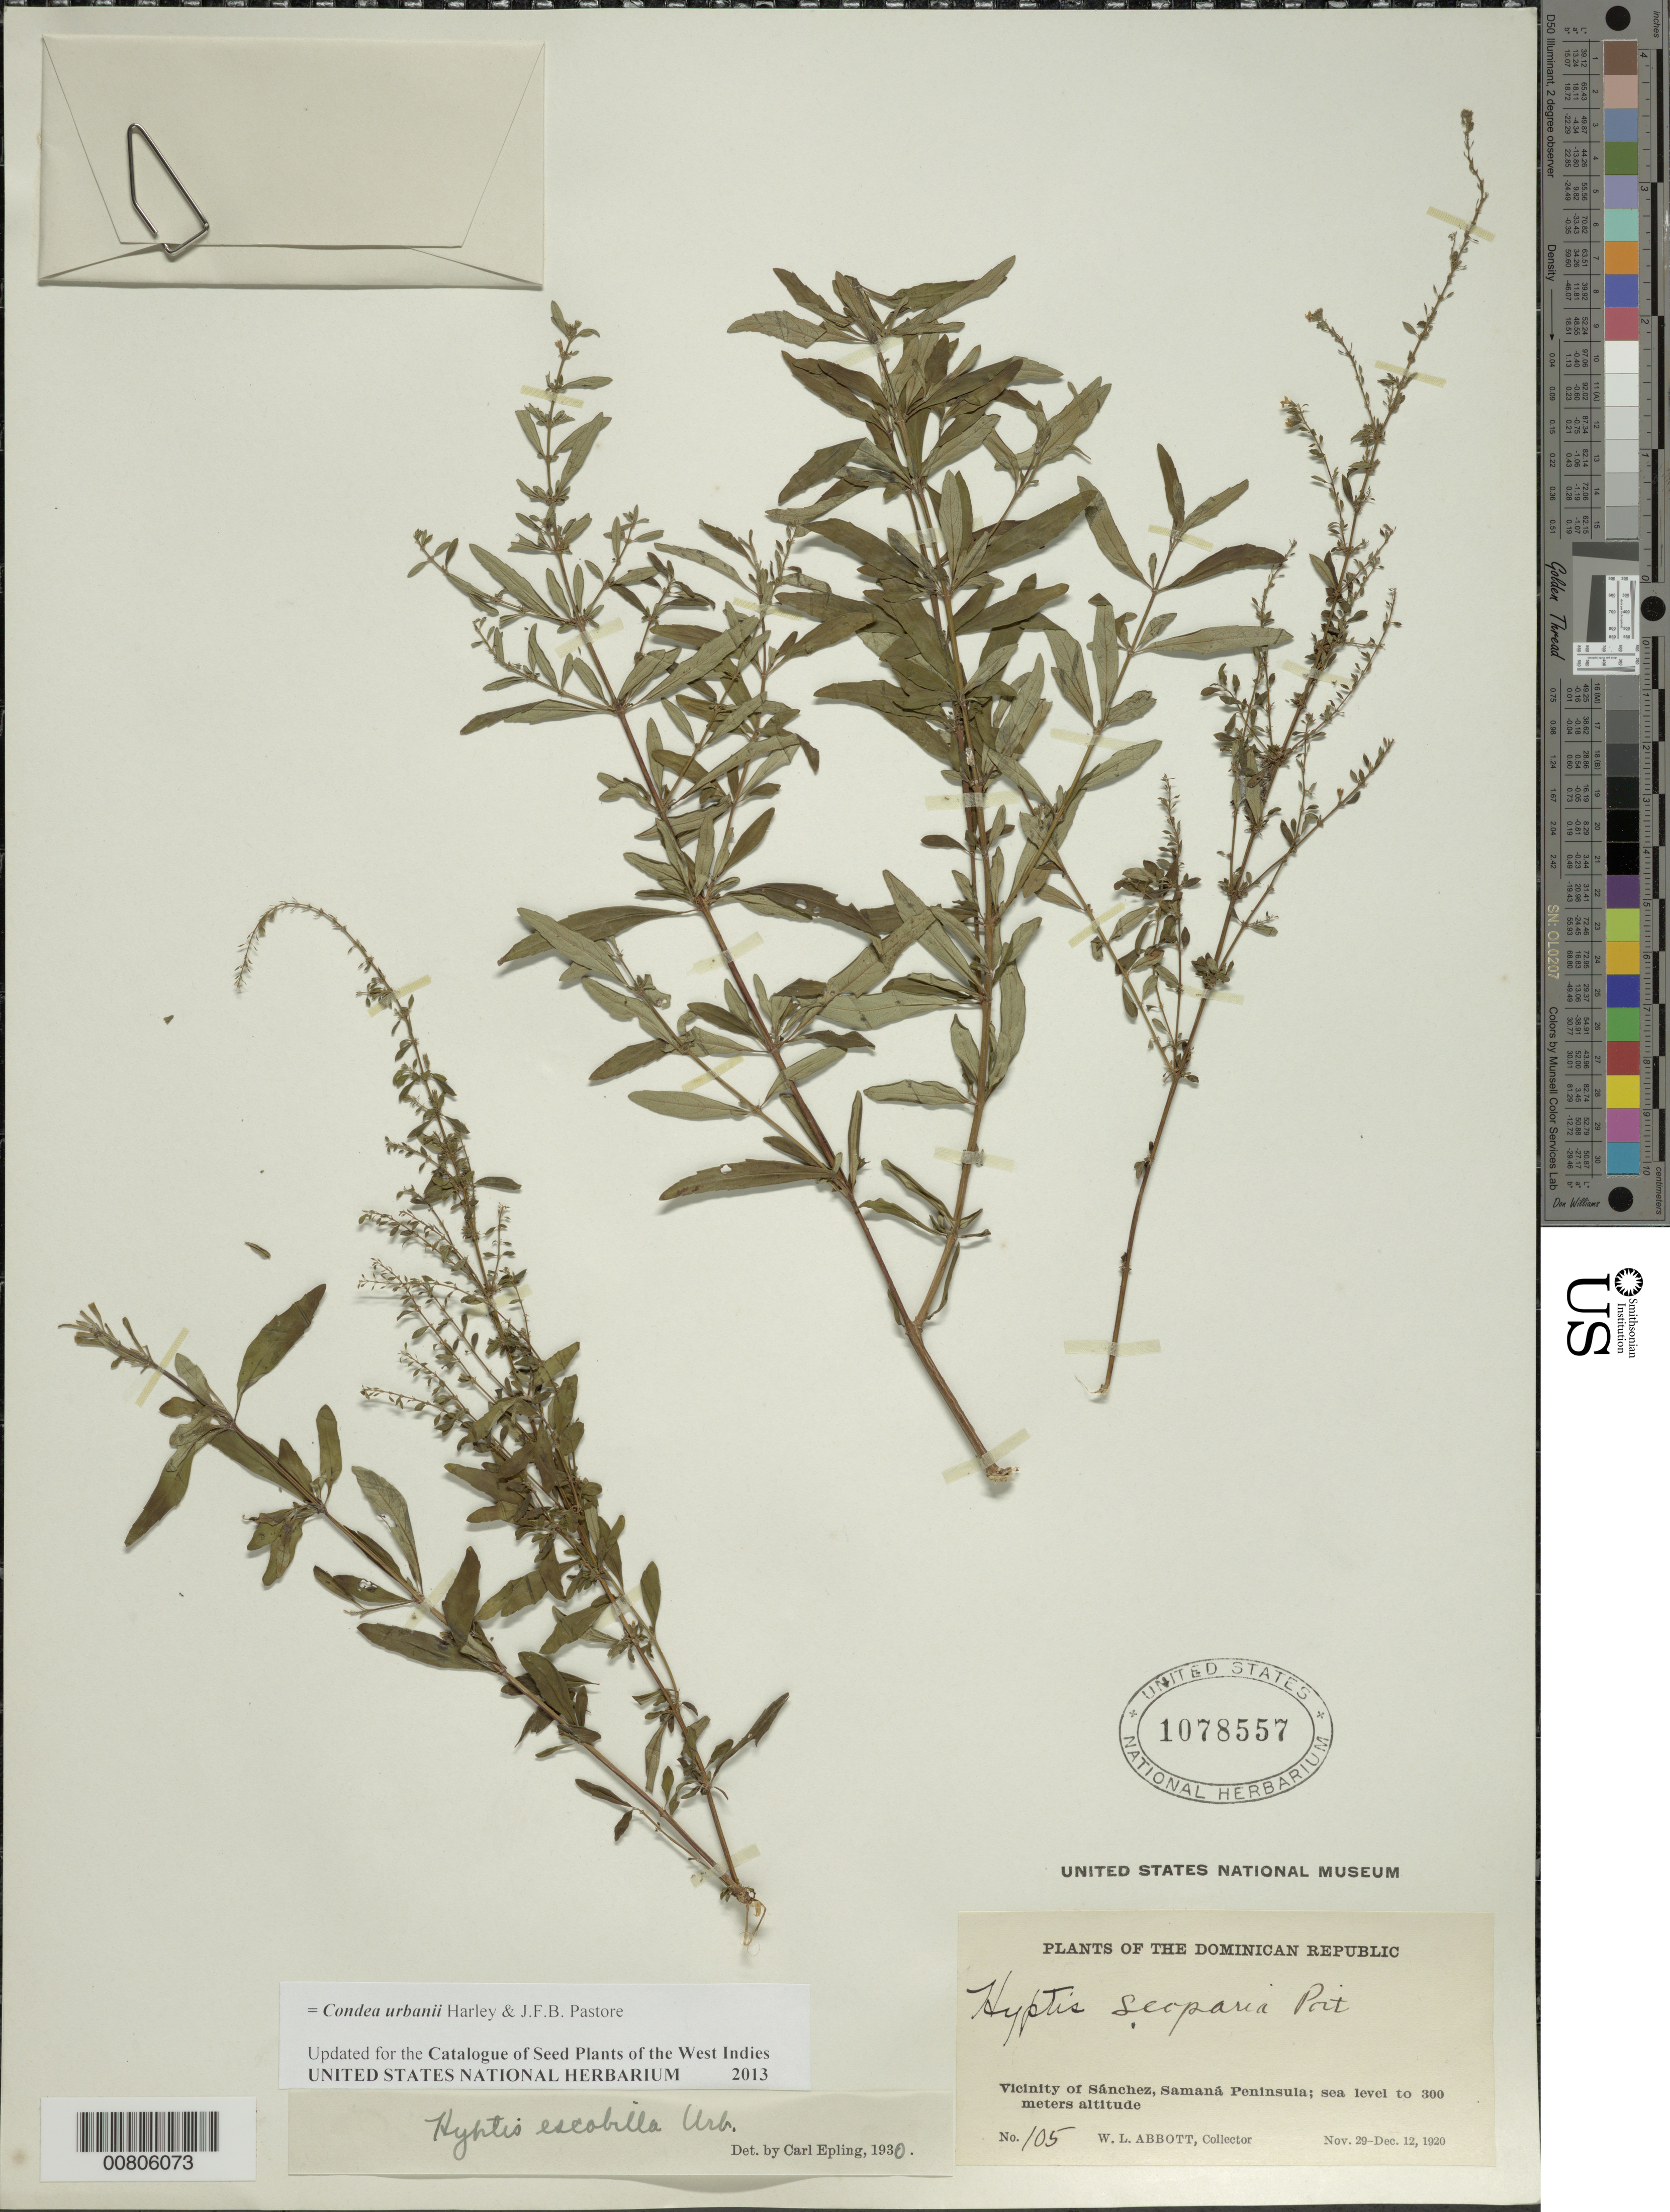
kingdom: Plantae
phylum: Tracheophyta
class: Magnoliopsida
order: Lamiales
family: Lamiaceae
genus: Condea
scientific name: Condea urbanii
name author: Harley & J.F.B. Pastore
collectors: W. L. Abbott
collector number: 105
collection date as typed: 29 Nov 1920 to 12 Dec 1920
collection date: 1920-11-29/1920-12-12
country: Dominican Republic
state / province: Samana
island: Hispaniola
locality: Vicinity of Sánchez, Samaná Peninsula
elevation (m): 0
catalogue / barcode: US 1078557